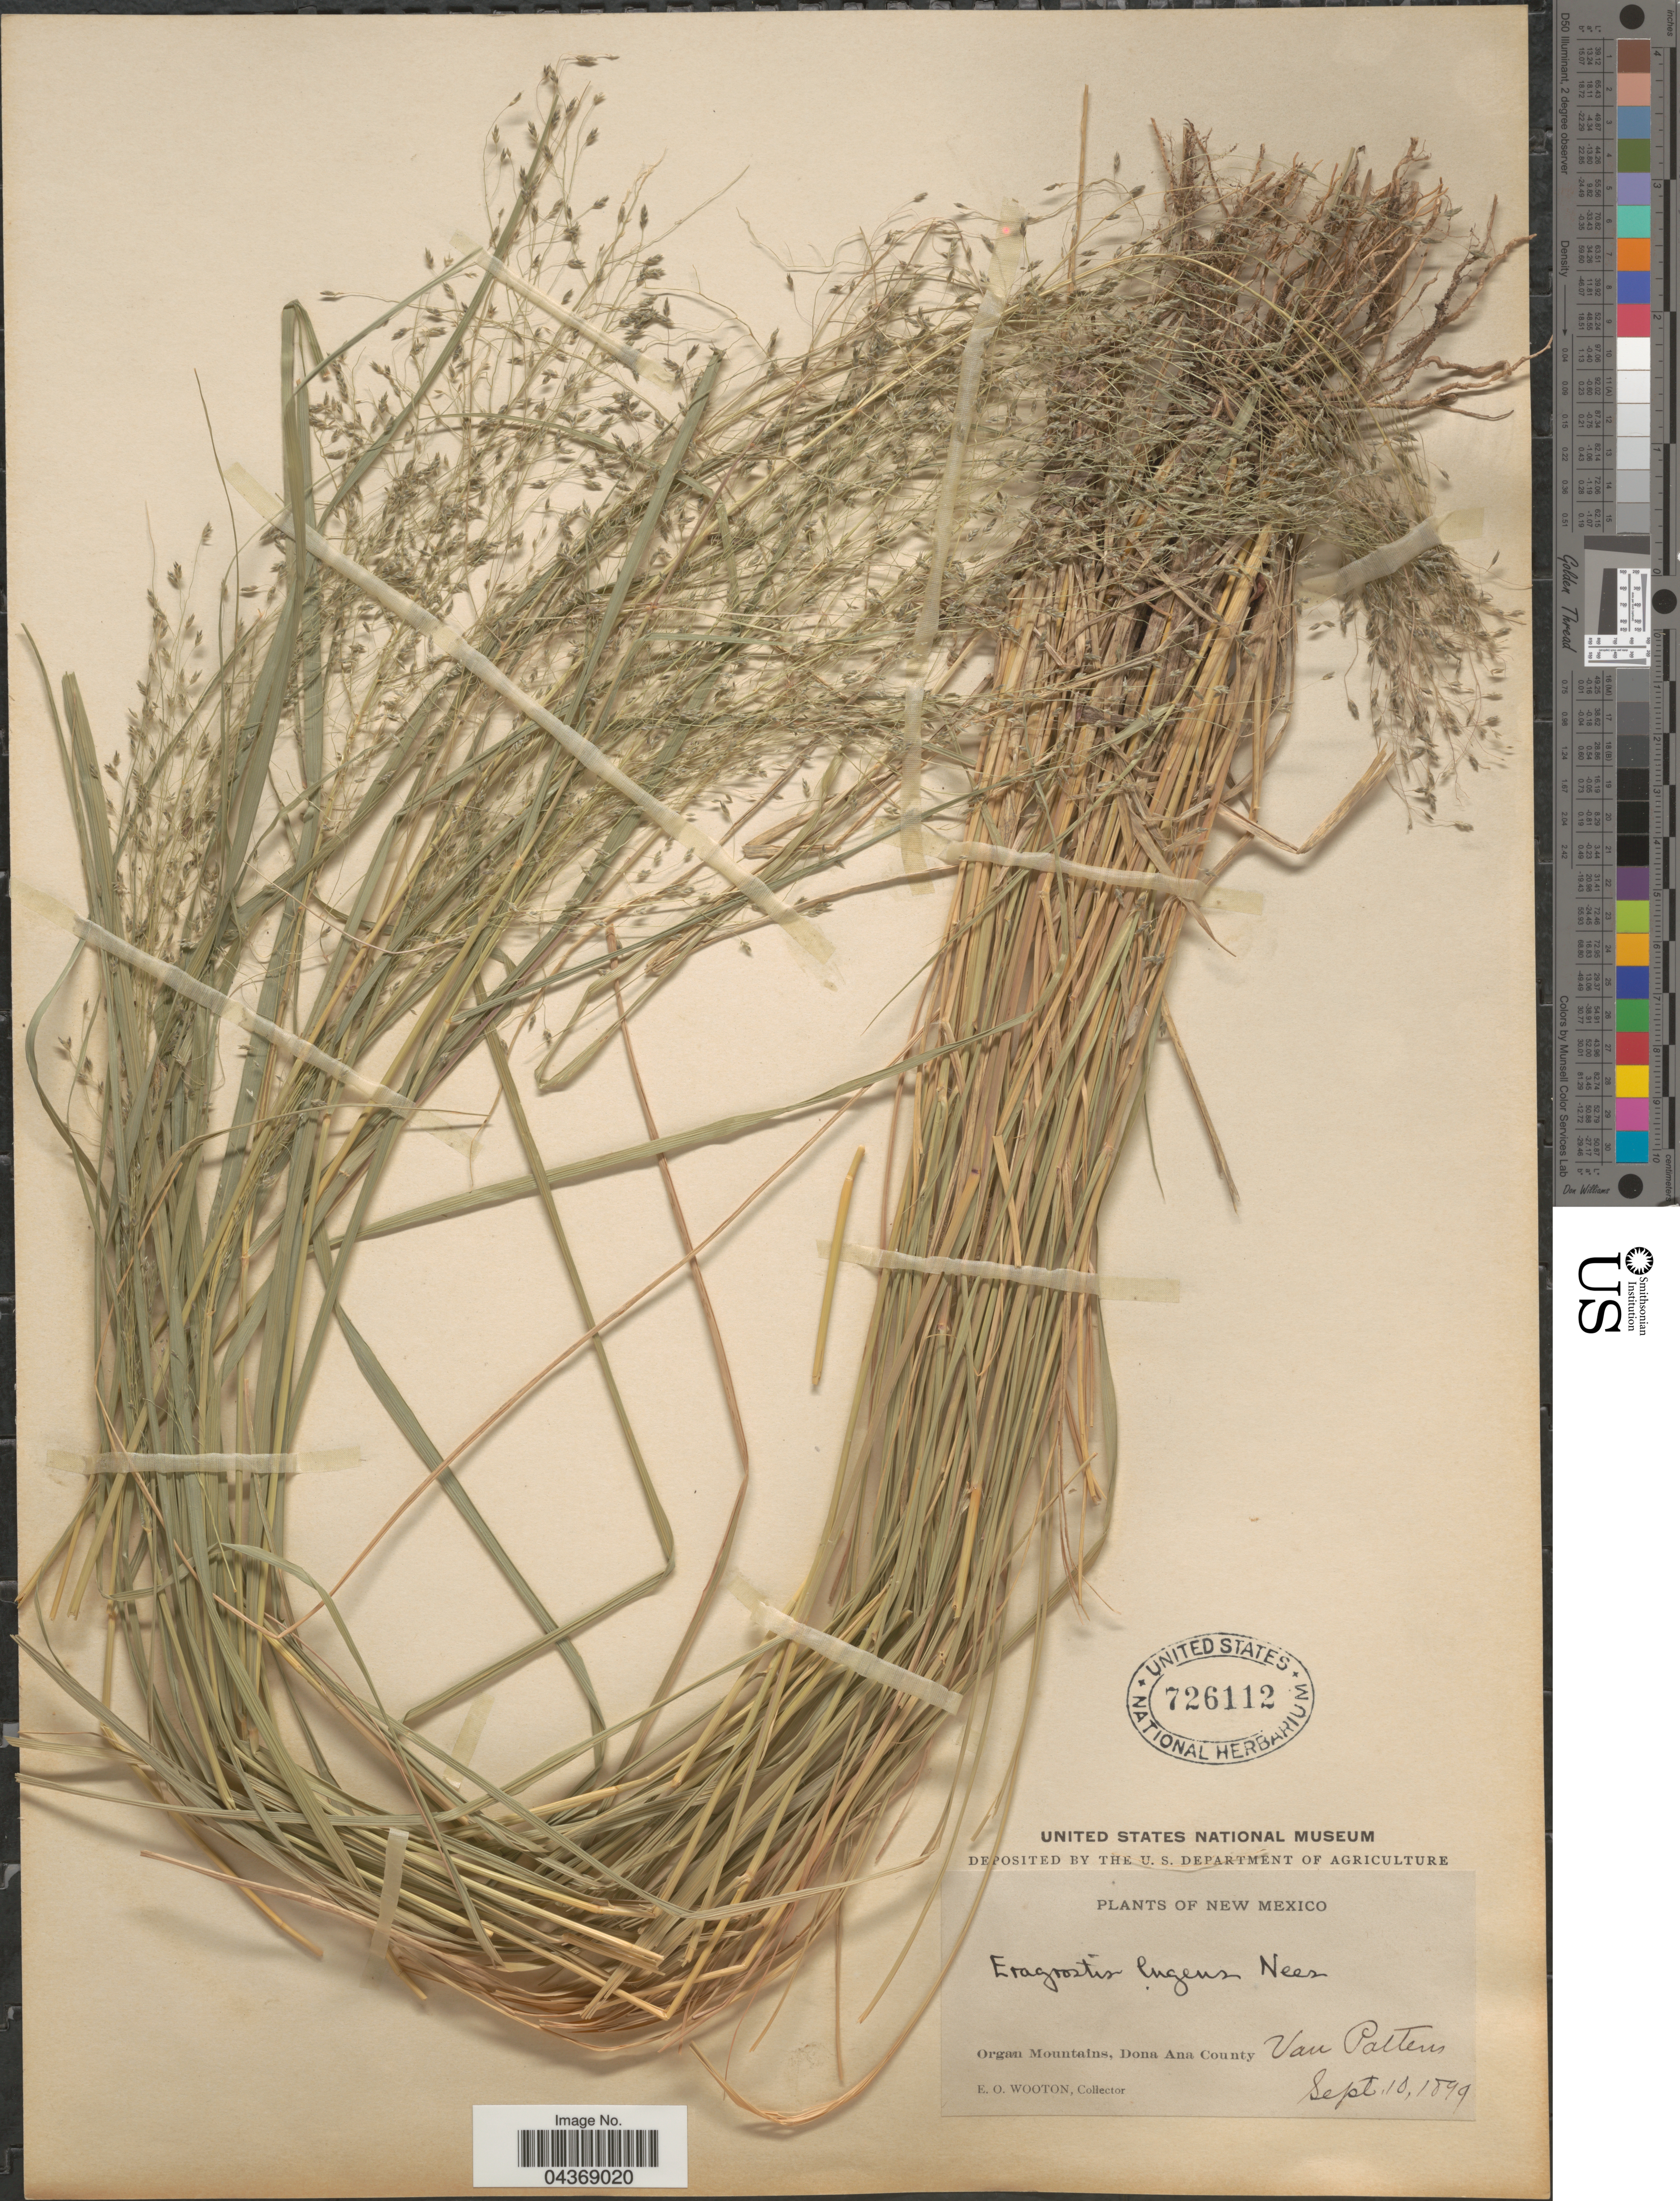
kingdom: Plantae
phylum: Tracheophyta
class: Liliopsida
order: Poales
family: Poaceae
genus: Eragrostis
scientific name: Eragrostis intermedia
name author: Hitchc.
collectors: E. O. Wooton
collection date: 1899-09-10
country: United States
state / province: New Mexico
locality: Organ Mountains, Dona Ana County. Van Pattens.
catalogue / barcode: US 726112